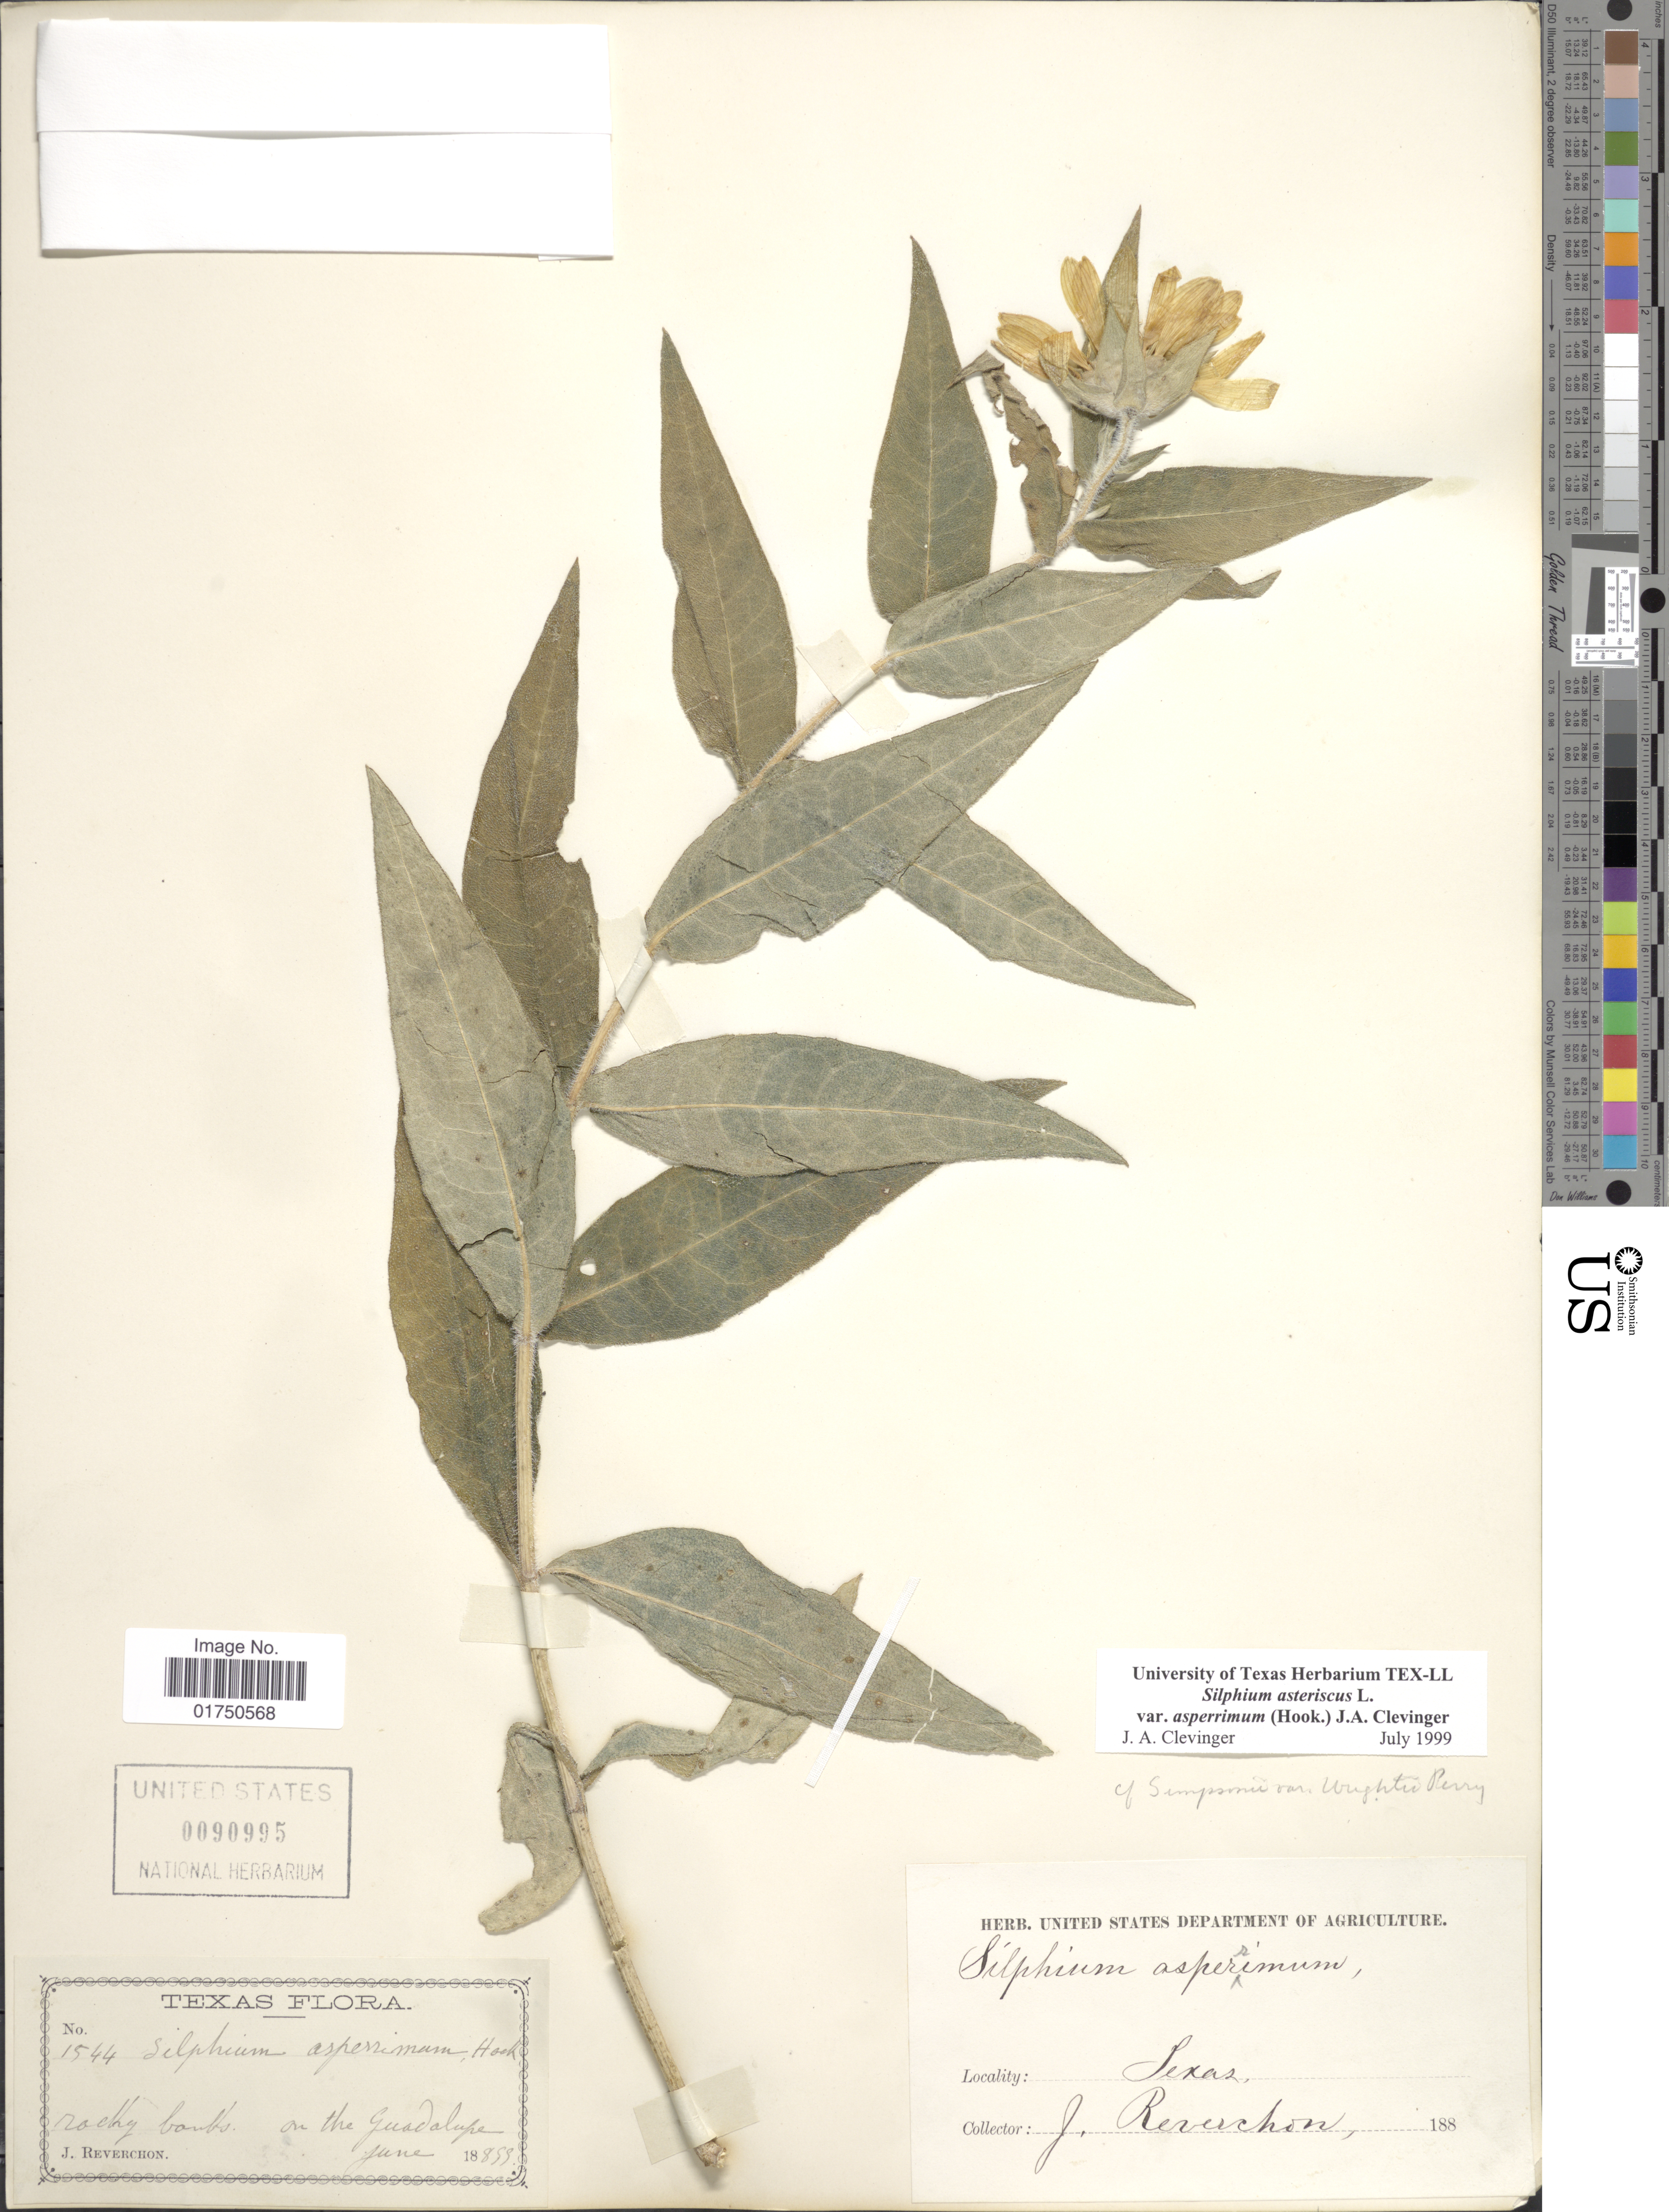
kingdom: Plantae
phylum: Tracheophyta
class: Magnoliopsida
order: Asterales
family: Asteraceae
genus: Silphium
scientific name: Silphium asteriscus var. asperrimum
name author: (Hook.) Clevinger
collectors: J. Reverchon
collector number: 1544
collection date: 1888-06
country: United States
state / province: Texas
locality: Rocky banks, on the Guadalupe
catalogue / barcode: US 90995